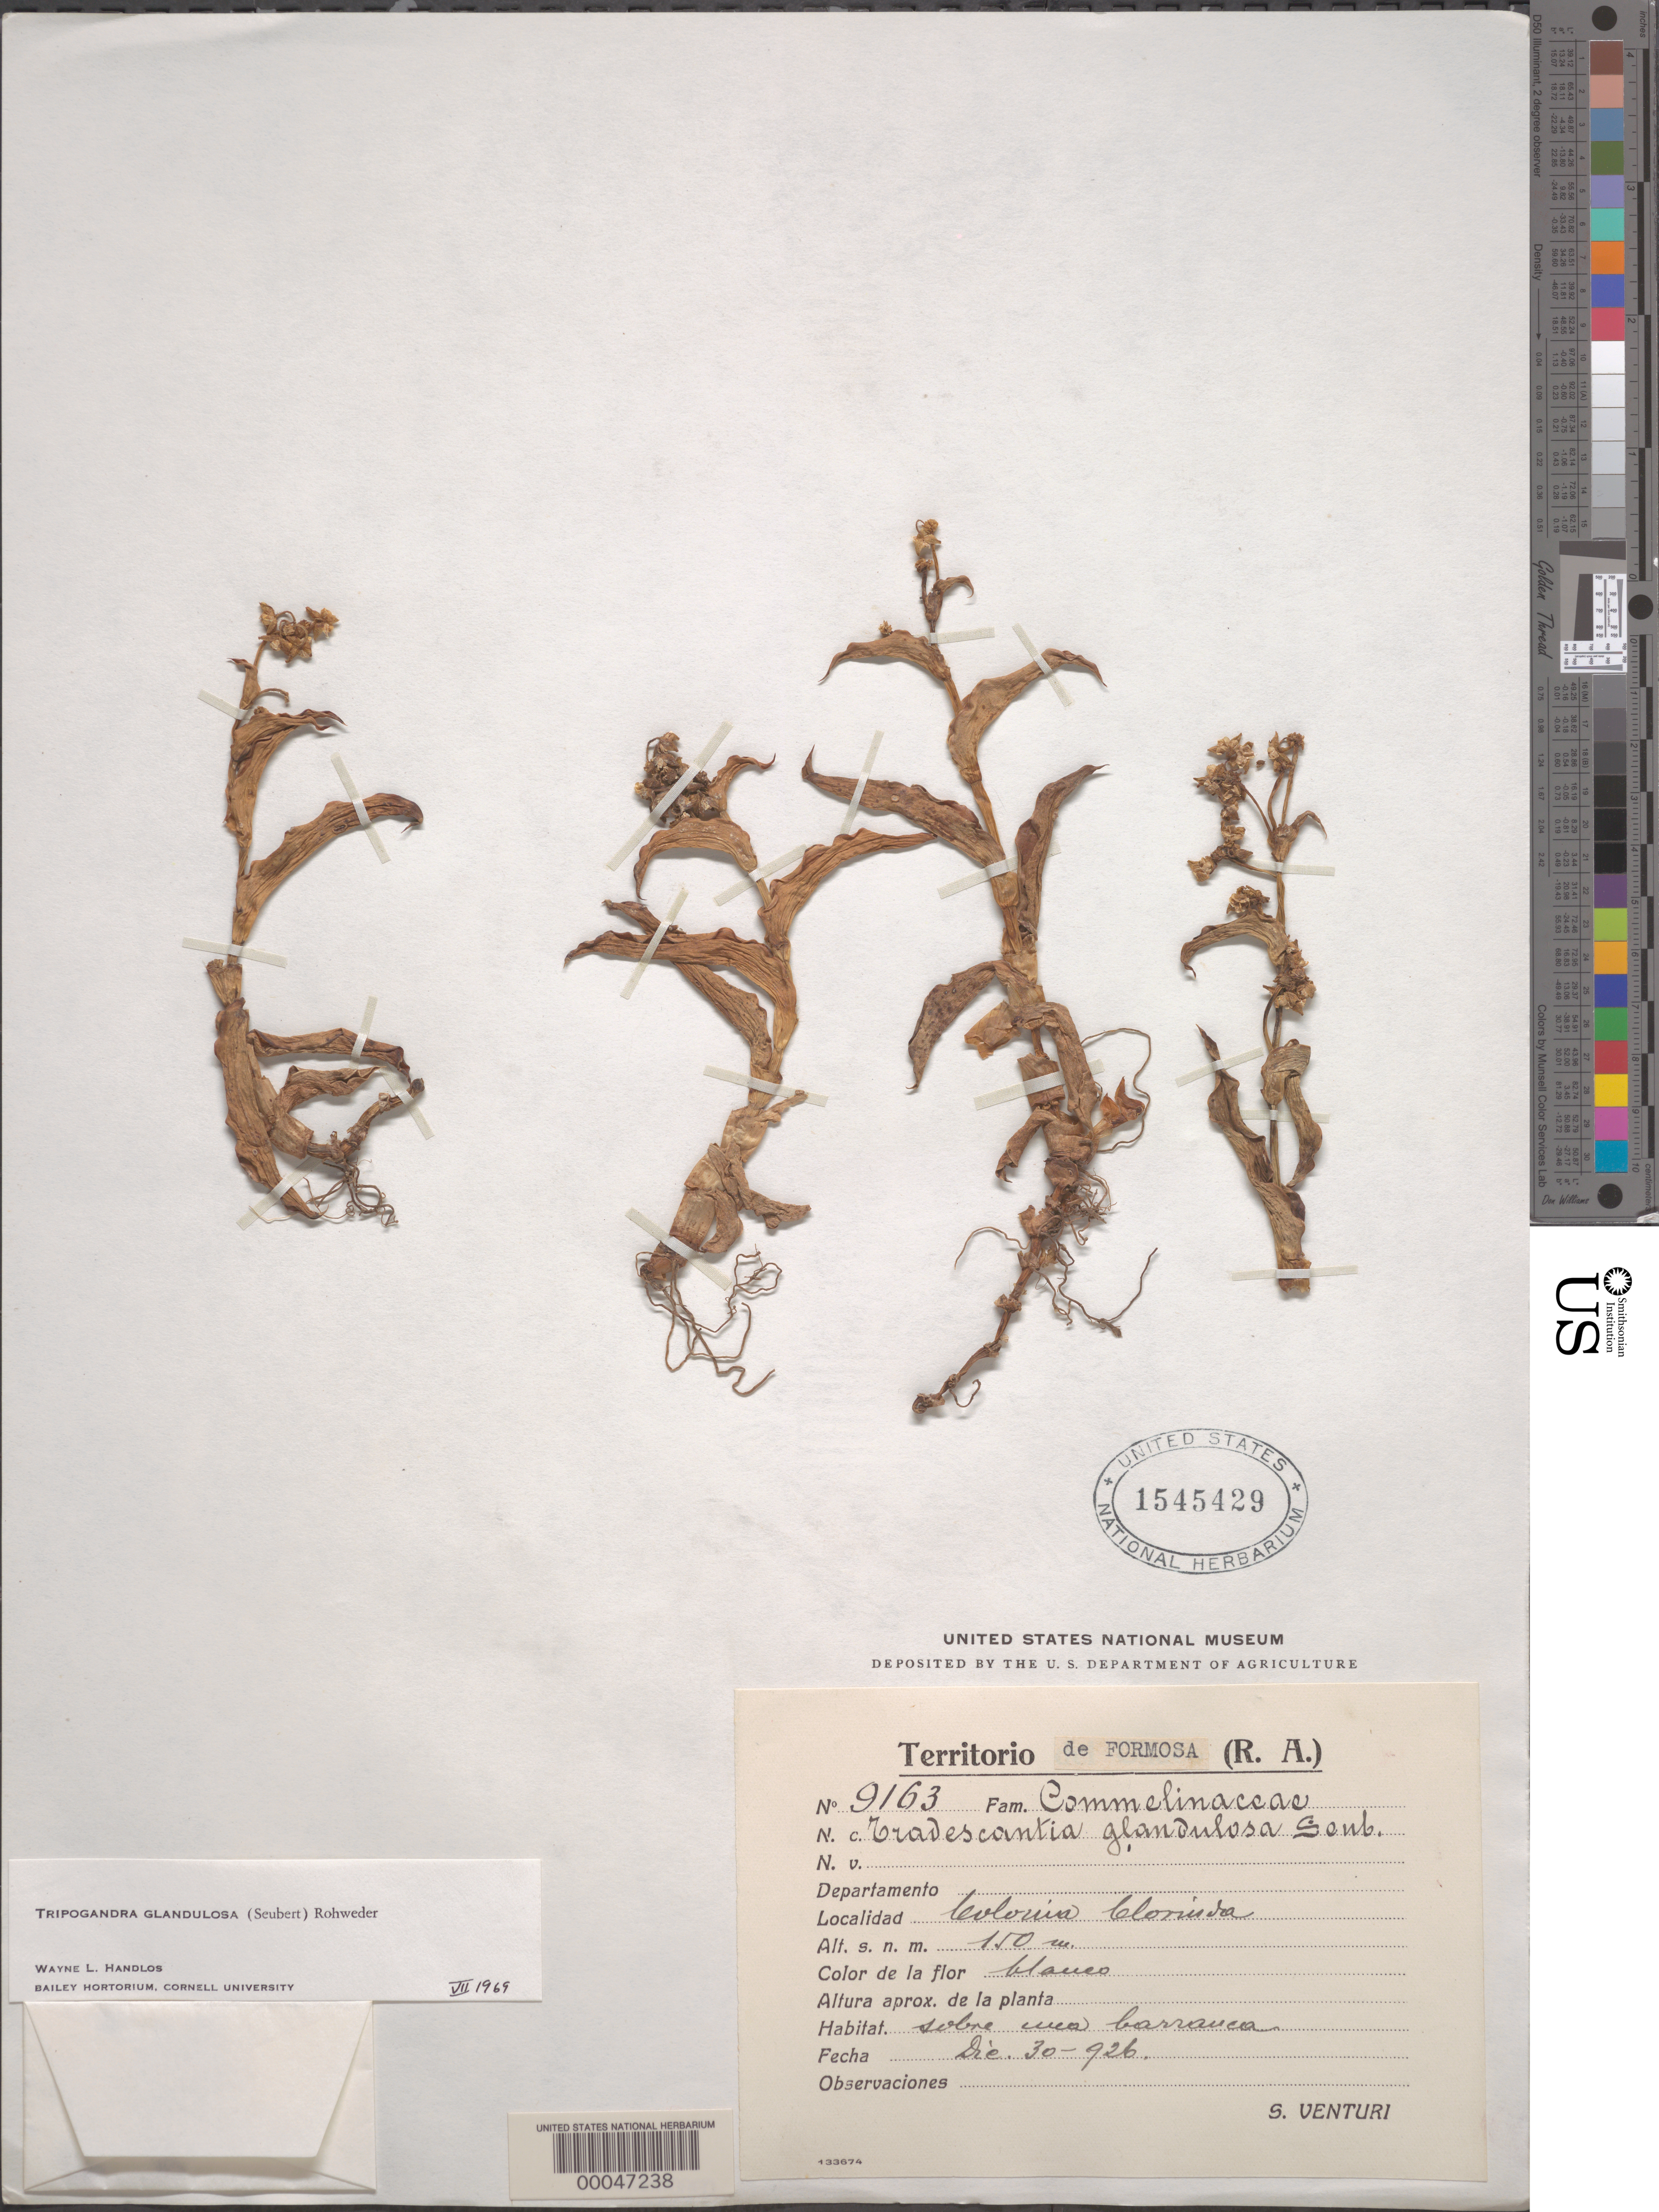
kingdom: Plantae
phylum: Tracheophyta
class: Liliopsida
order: Commelinales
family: Commelinaceae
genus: Tripogandra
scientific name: Tripogandra glandulosa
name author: (Seub.) Rohweder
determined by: Handlos, W. L.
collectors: S. Venturi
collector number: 9163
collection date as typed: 30 Dec 1926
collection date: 1926-12-30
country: Argentina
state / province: Formosa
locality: Colonina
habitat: Barranca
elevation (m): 150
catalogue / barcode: US 1545429